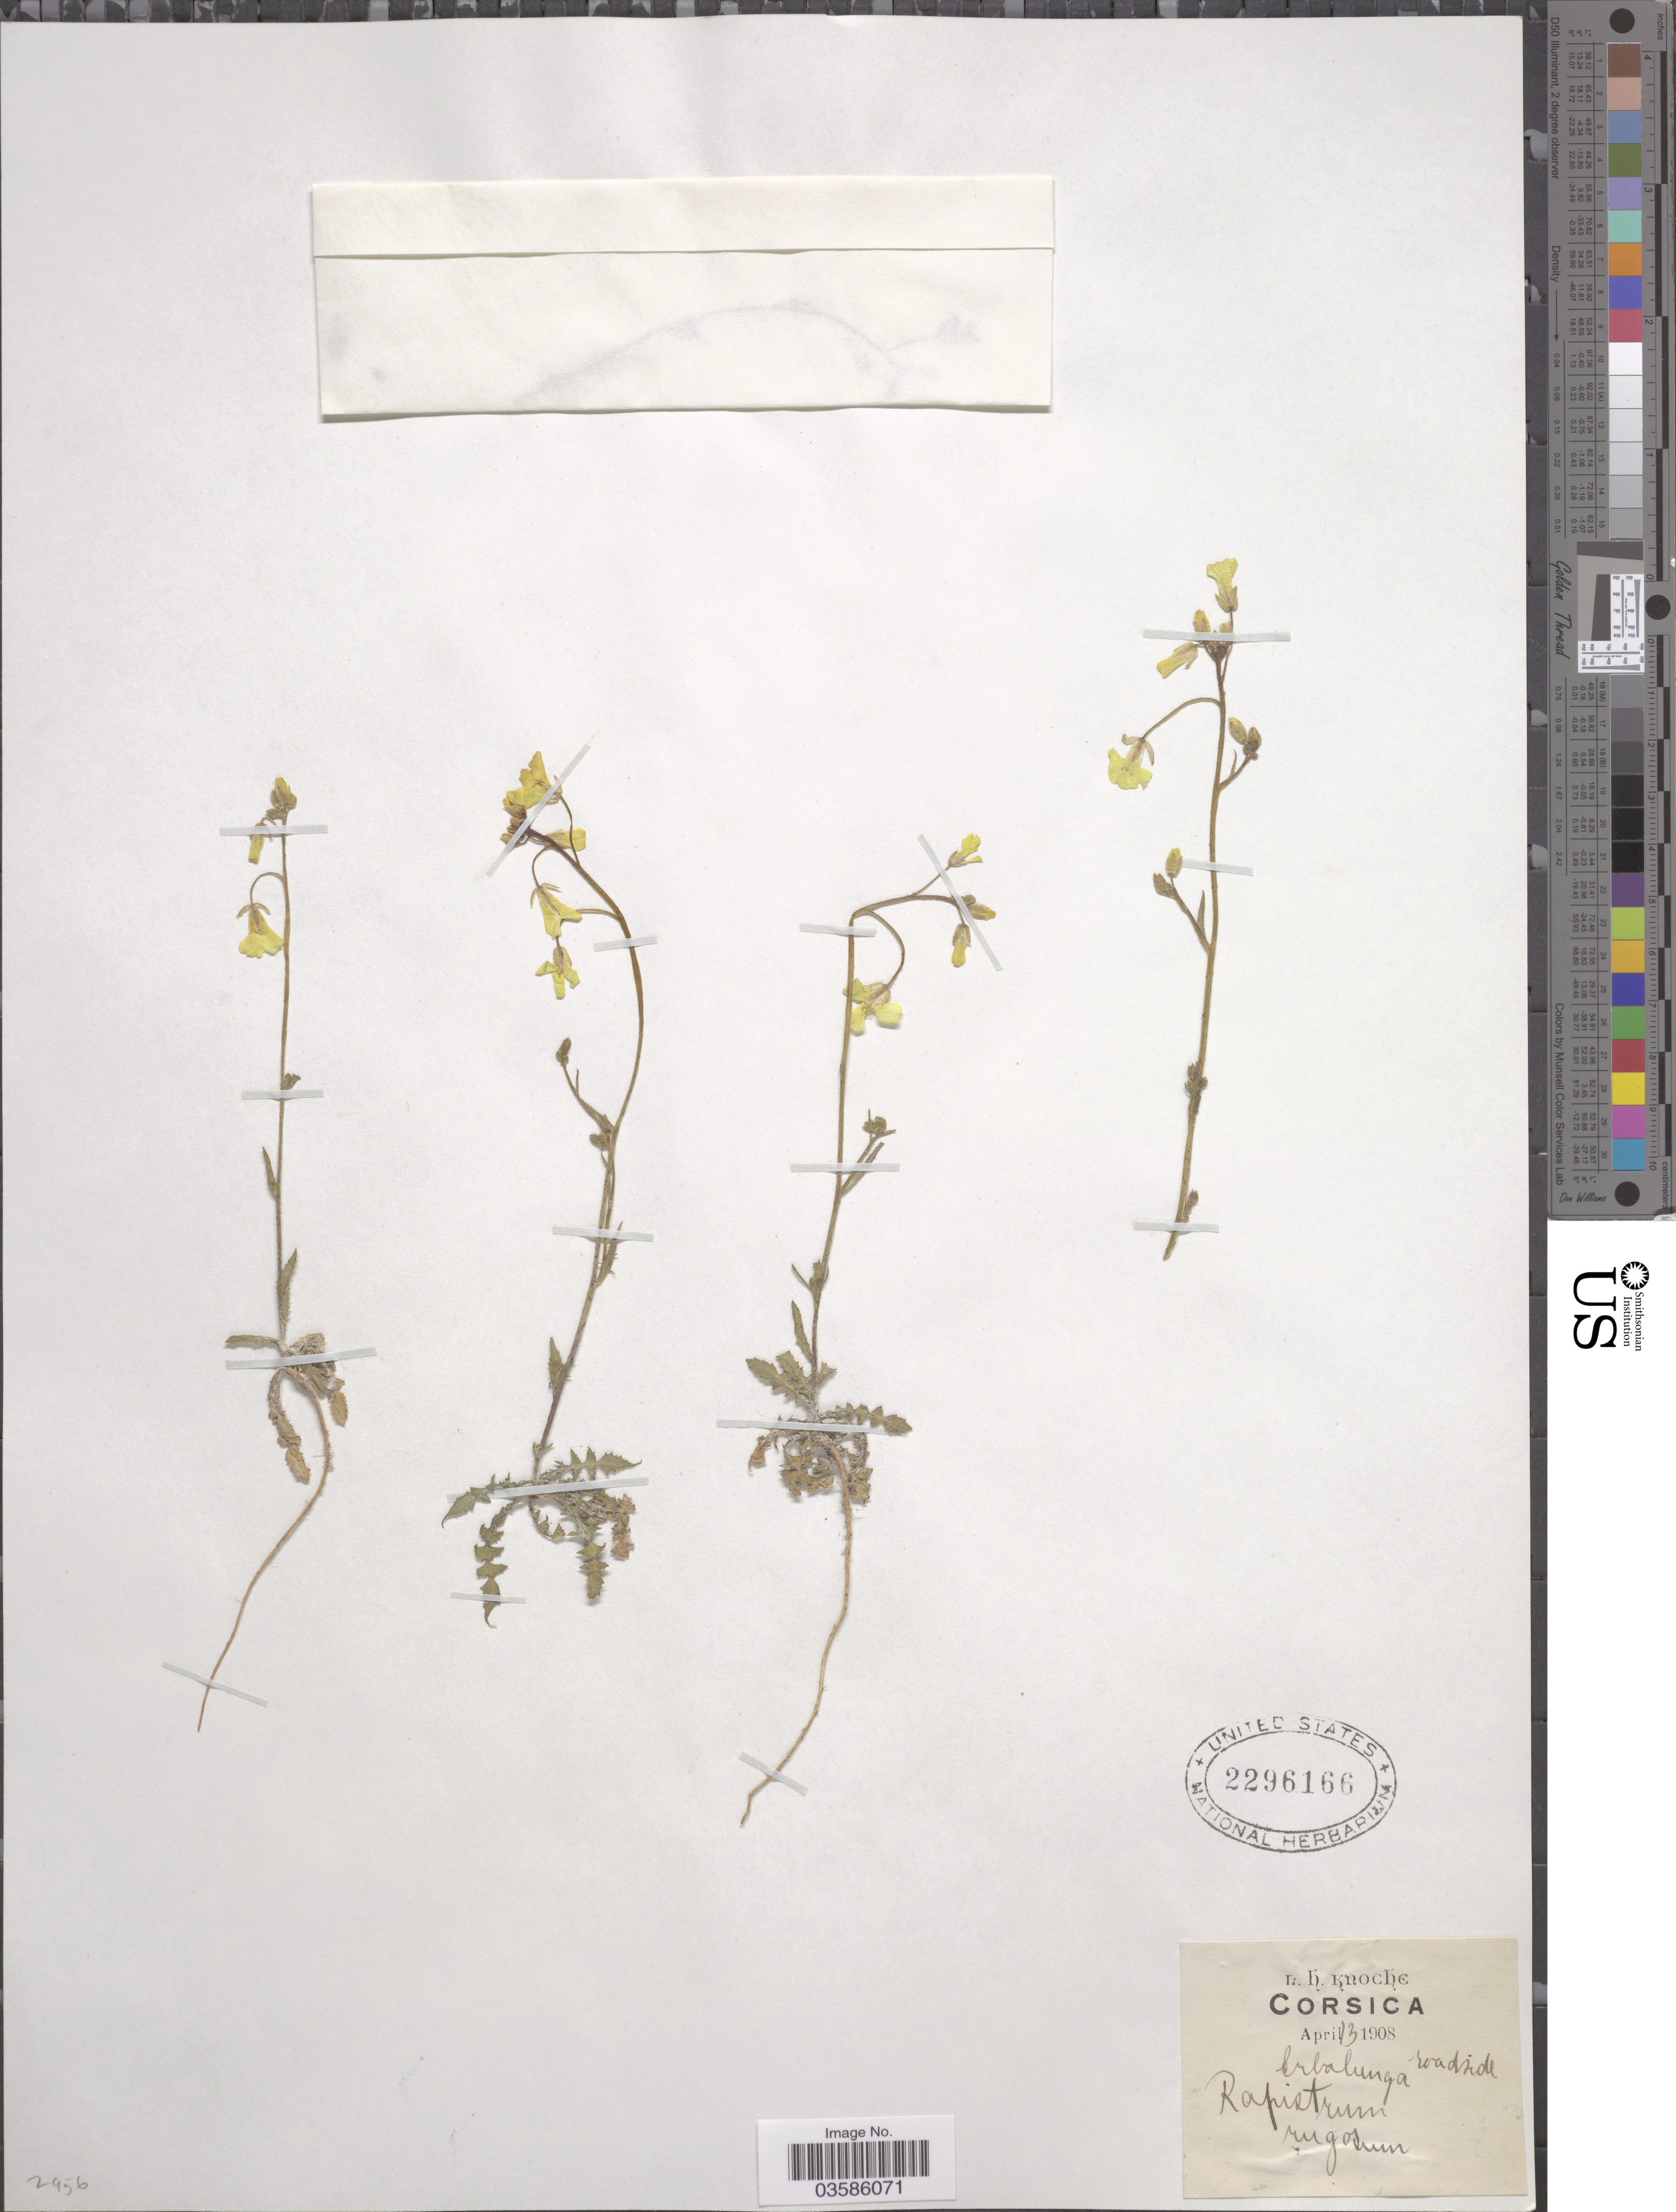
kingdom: Plantae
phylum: Tracheophyta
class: Magnoliopsida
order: Brassicales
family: Brassicaceae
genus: Rapistrum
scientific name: Rapistrum rugosum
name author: (L.) All.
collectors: L. Knoche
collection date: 1908-04-13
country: France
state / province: Corsica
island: Corse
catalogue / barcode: US 2296166